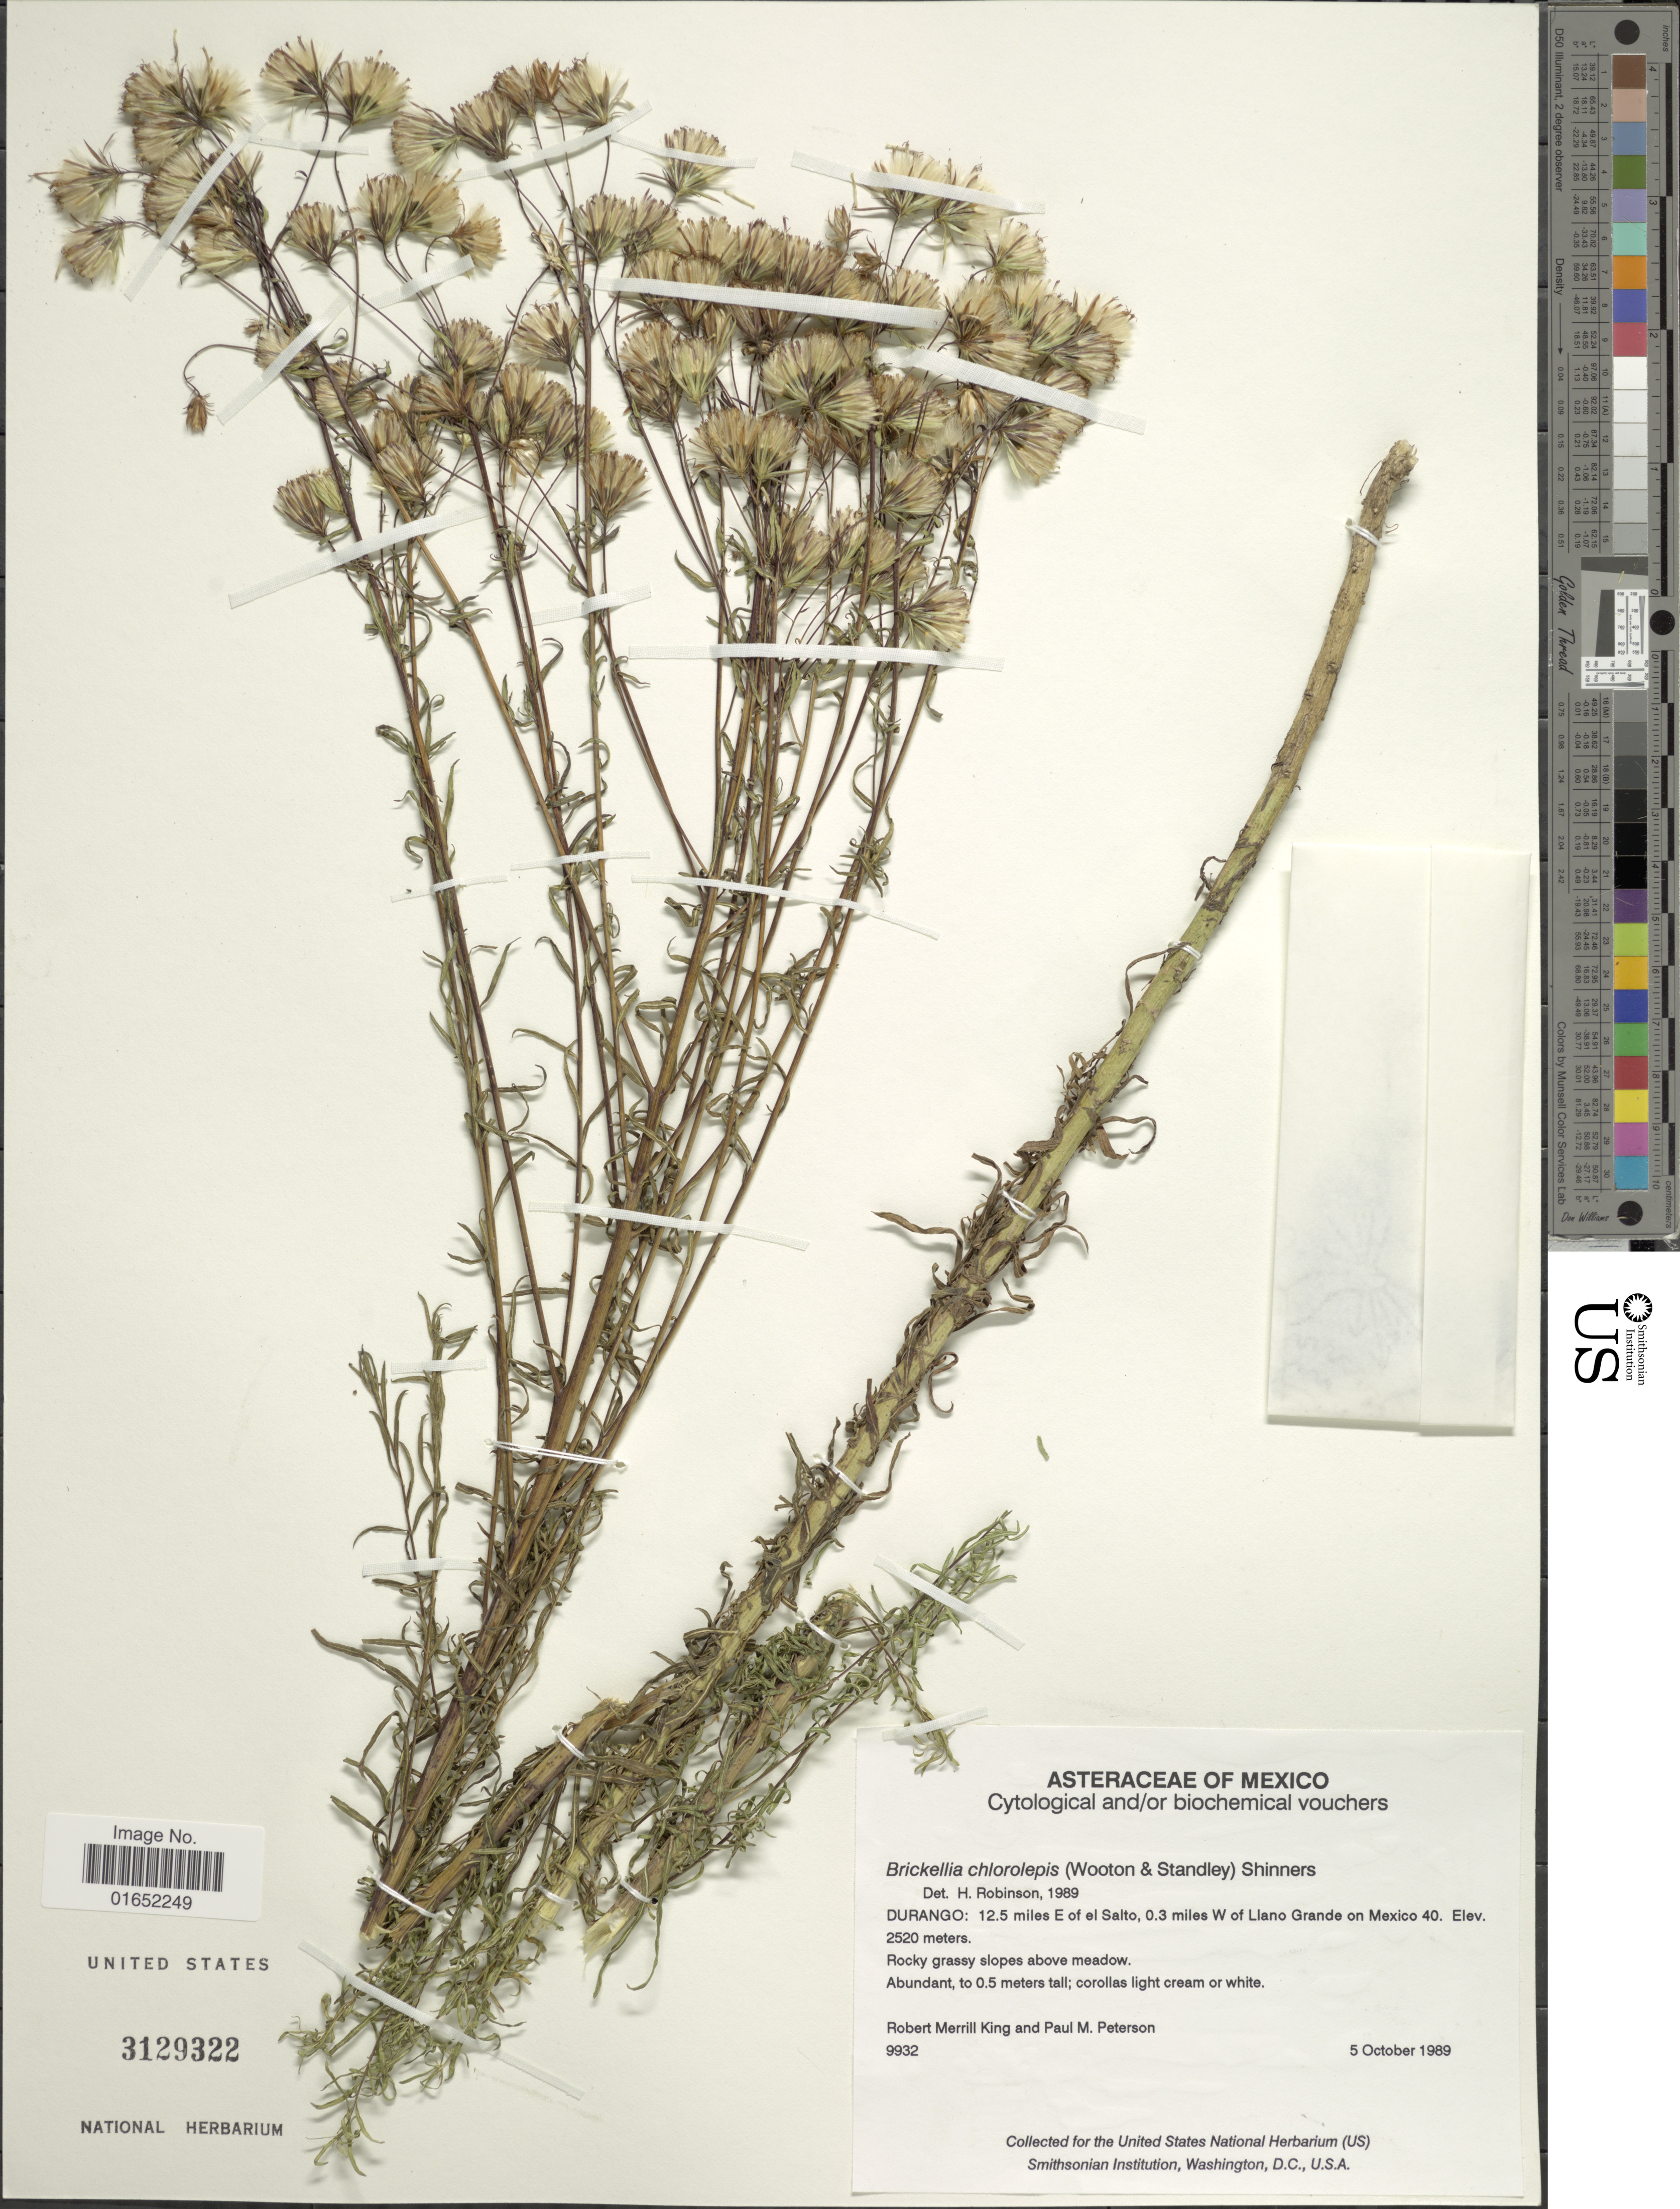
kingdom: Plantae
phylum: Tracheophyta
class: Magnoliopsida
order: Asterales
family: Asteraceae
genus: Brickellia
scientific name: Brickellia rosmarinifolia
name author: (Vent.) W.A. Weber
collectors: R. M. King & P. Petersen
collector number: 9932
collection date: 1989-10-05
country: Mexico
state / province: Durango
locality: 12.5 miles E of el Salto, 0.3 miles W of Llano Grande on Mexico 40. Rocky grassy slope above meadow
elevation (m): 2520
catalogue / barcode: US 3129322